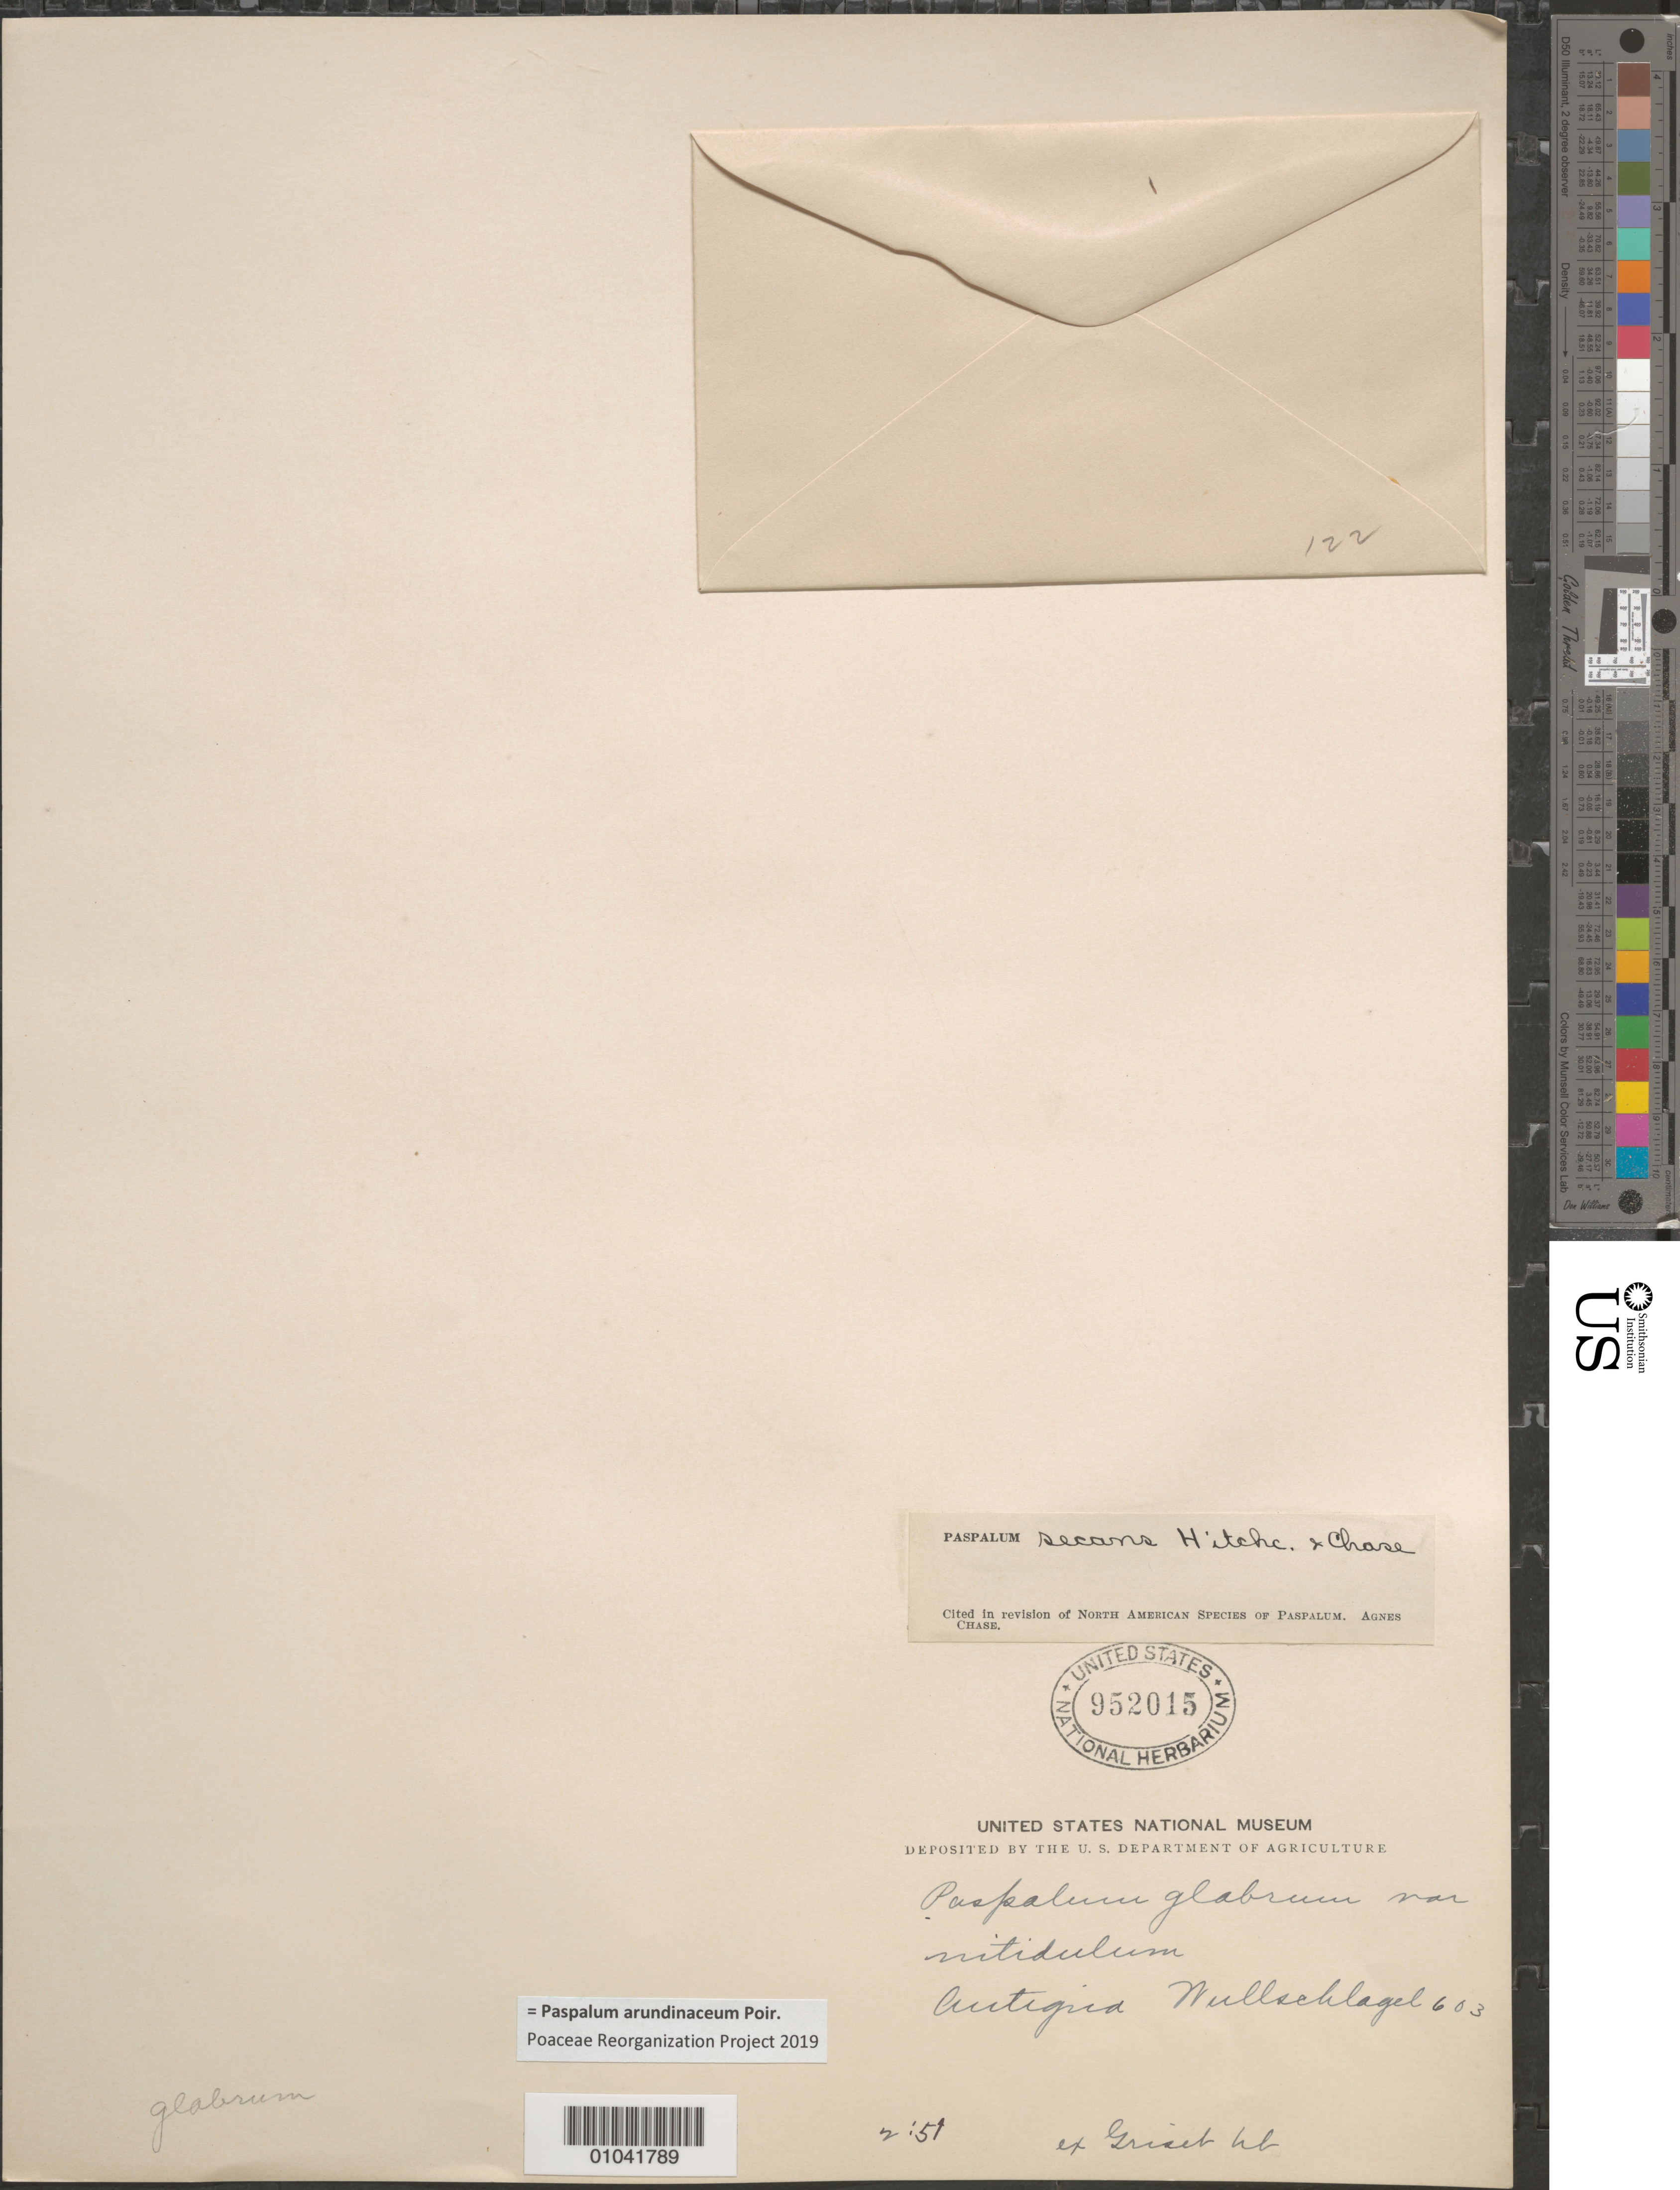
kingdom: Plantae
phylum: Tracheophyta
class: Liliopsida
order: Poales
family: Poaceae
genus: Paspalum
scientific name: Paspalum secans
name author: Hitchc. & Chase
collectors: H. R. Wullschlaegel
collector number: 603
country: Antigua and Barbuda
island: Antigua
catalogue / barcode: US 952015